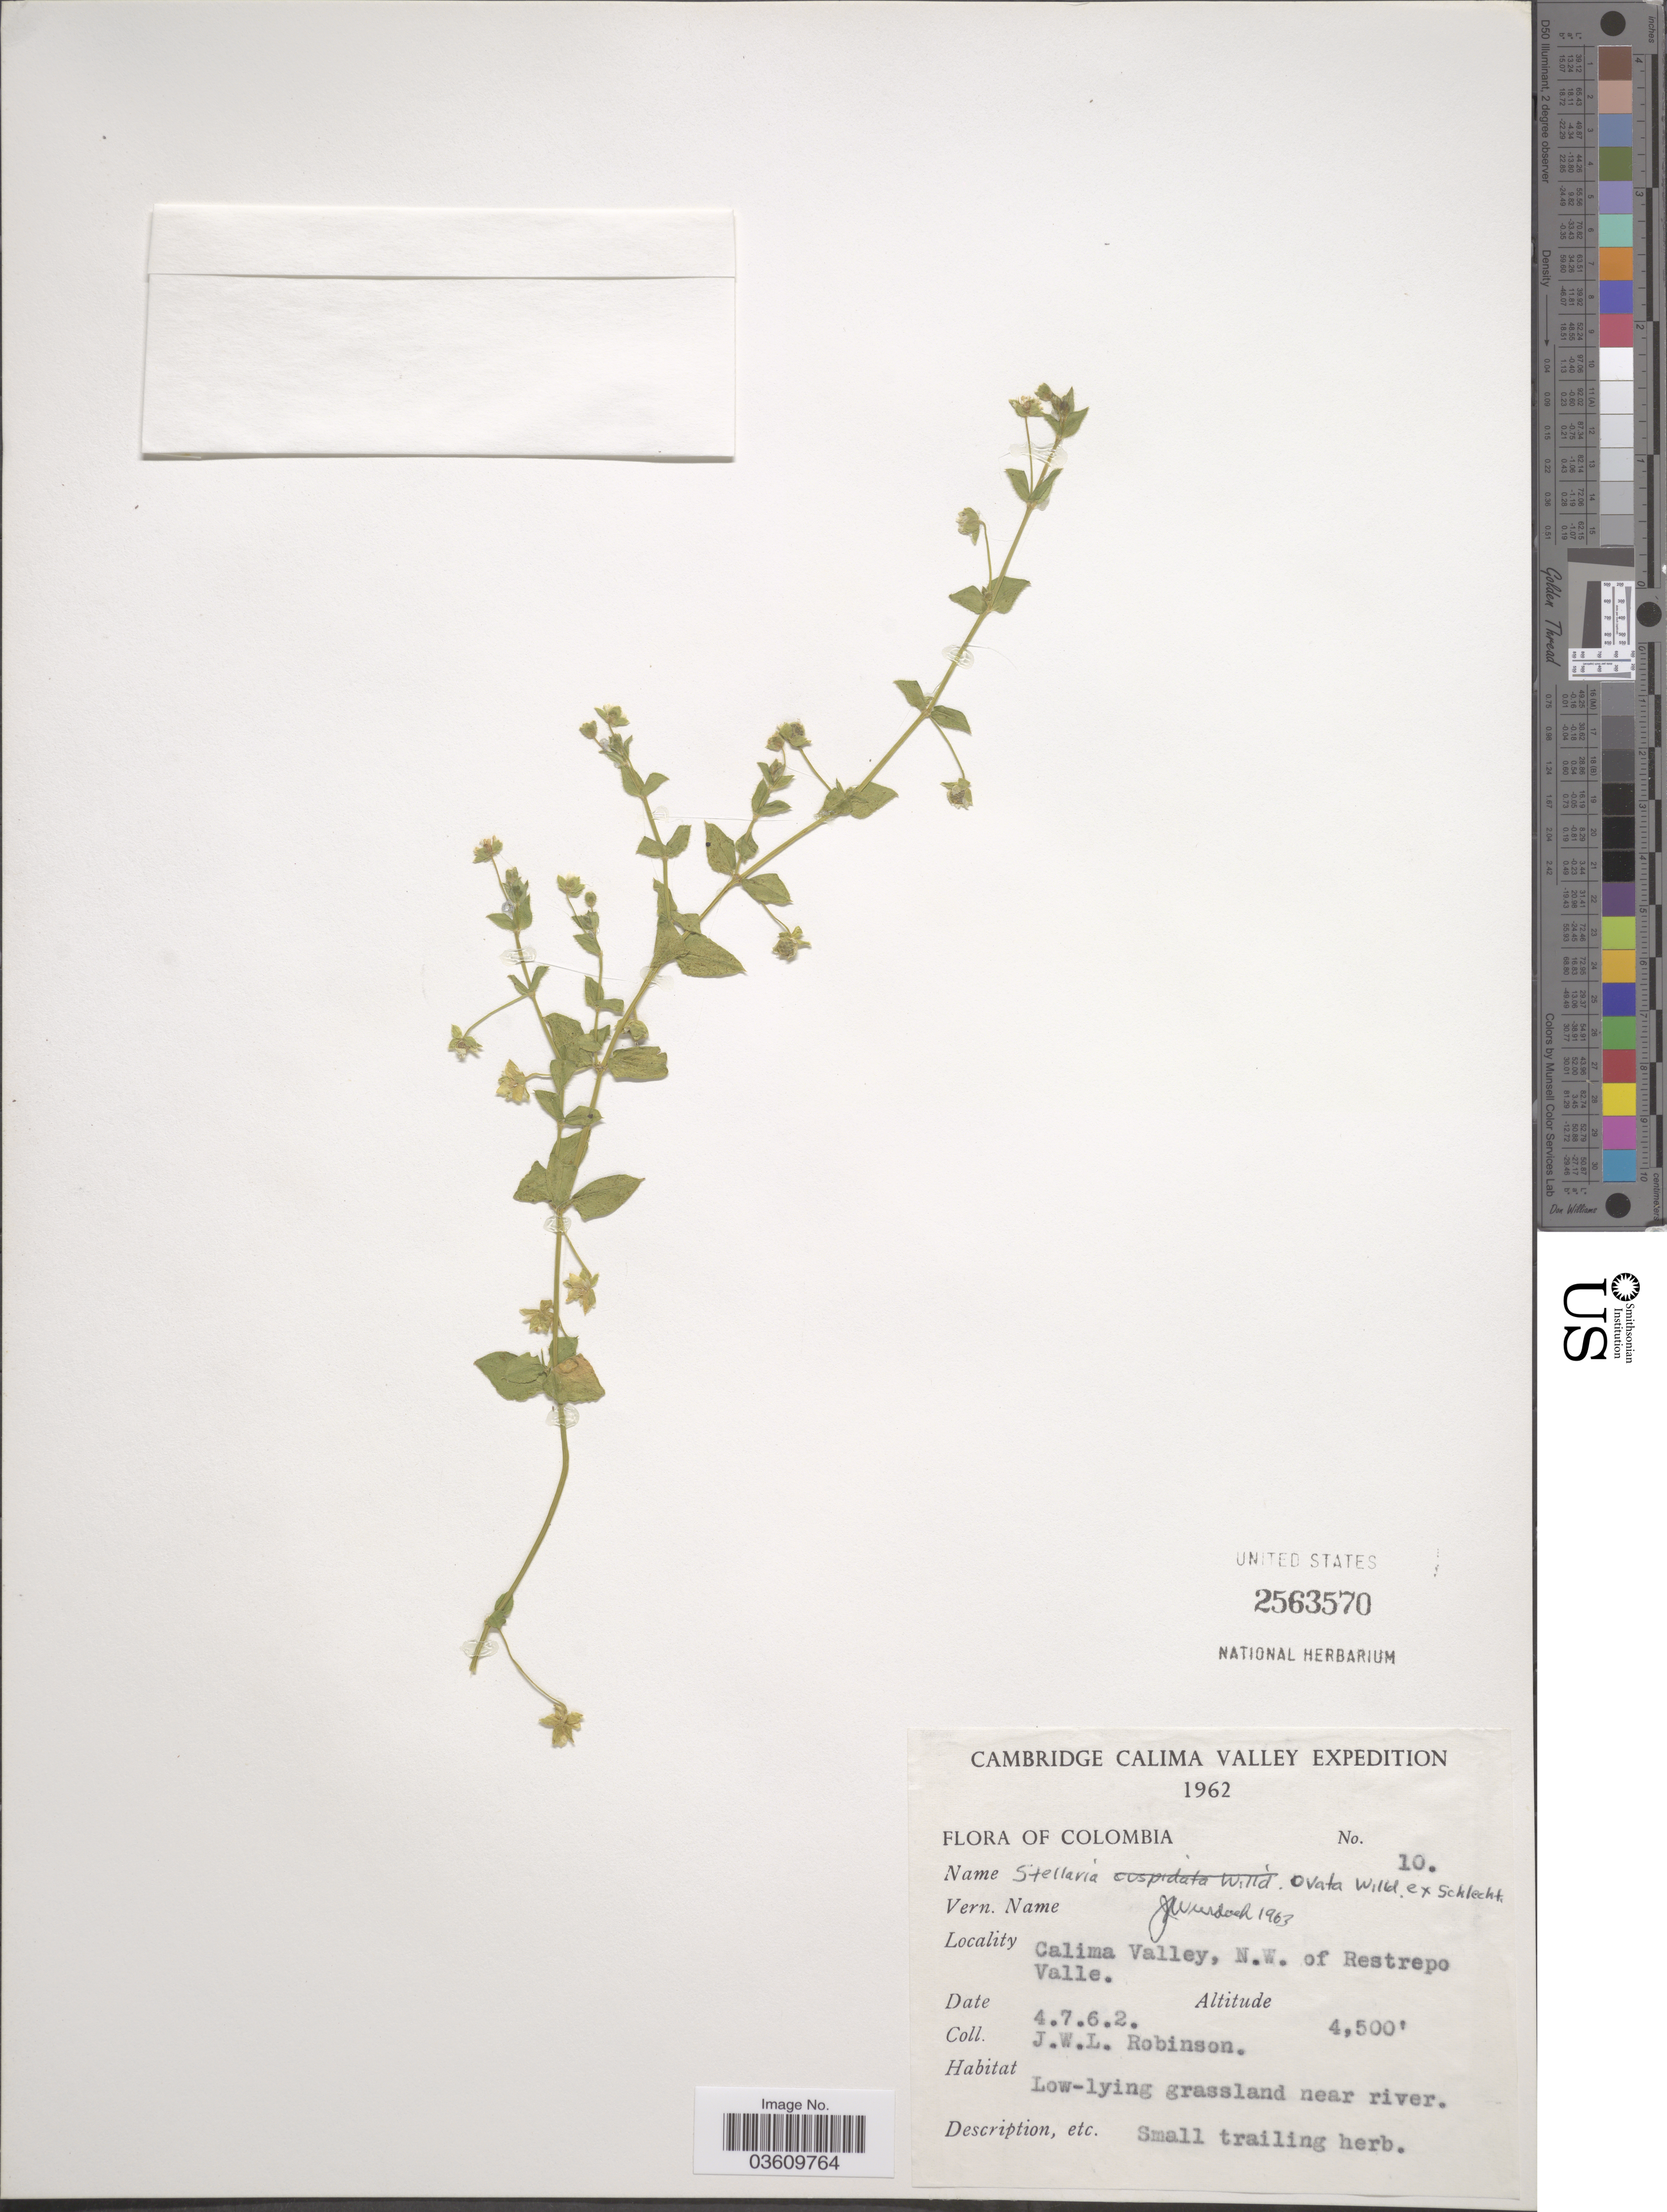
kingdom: Plantae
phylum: Tracheophyta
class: Magnoliopsida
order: Caryophyllales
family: Caryophyllaceae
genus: Stellaria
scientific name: Stellaria sp.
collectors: J. W. Robinson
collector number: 10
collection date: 1962-07-04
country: Colombia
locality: Cambridge Calima Valley. Calima Valley, N.W. of Restrepo Valle.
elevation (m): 1372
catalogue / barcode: US 2563570